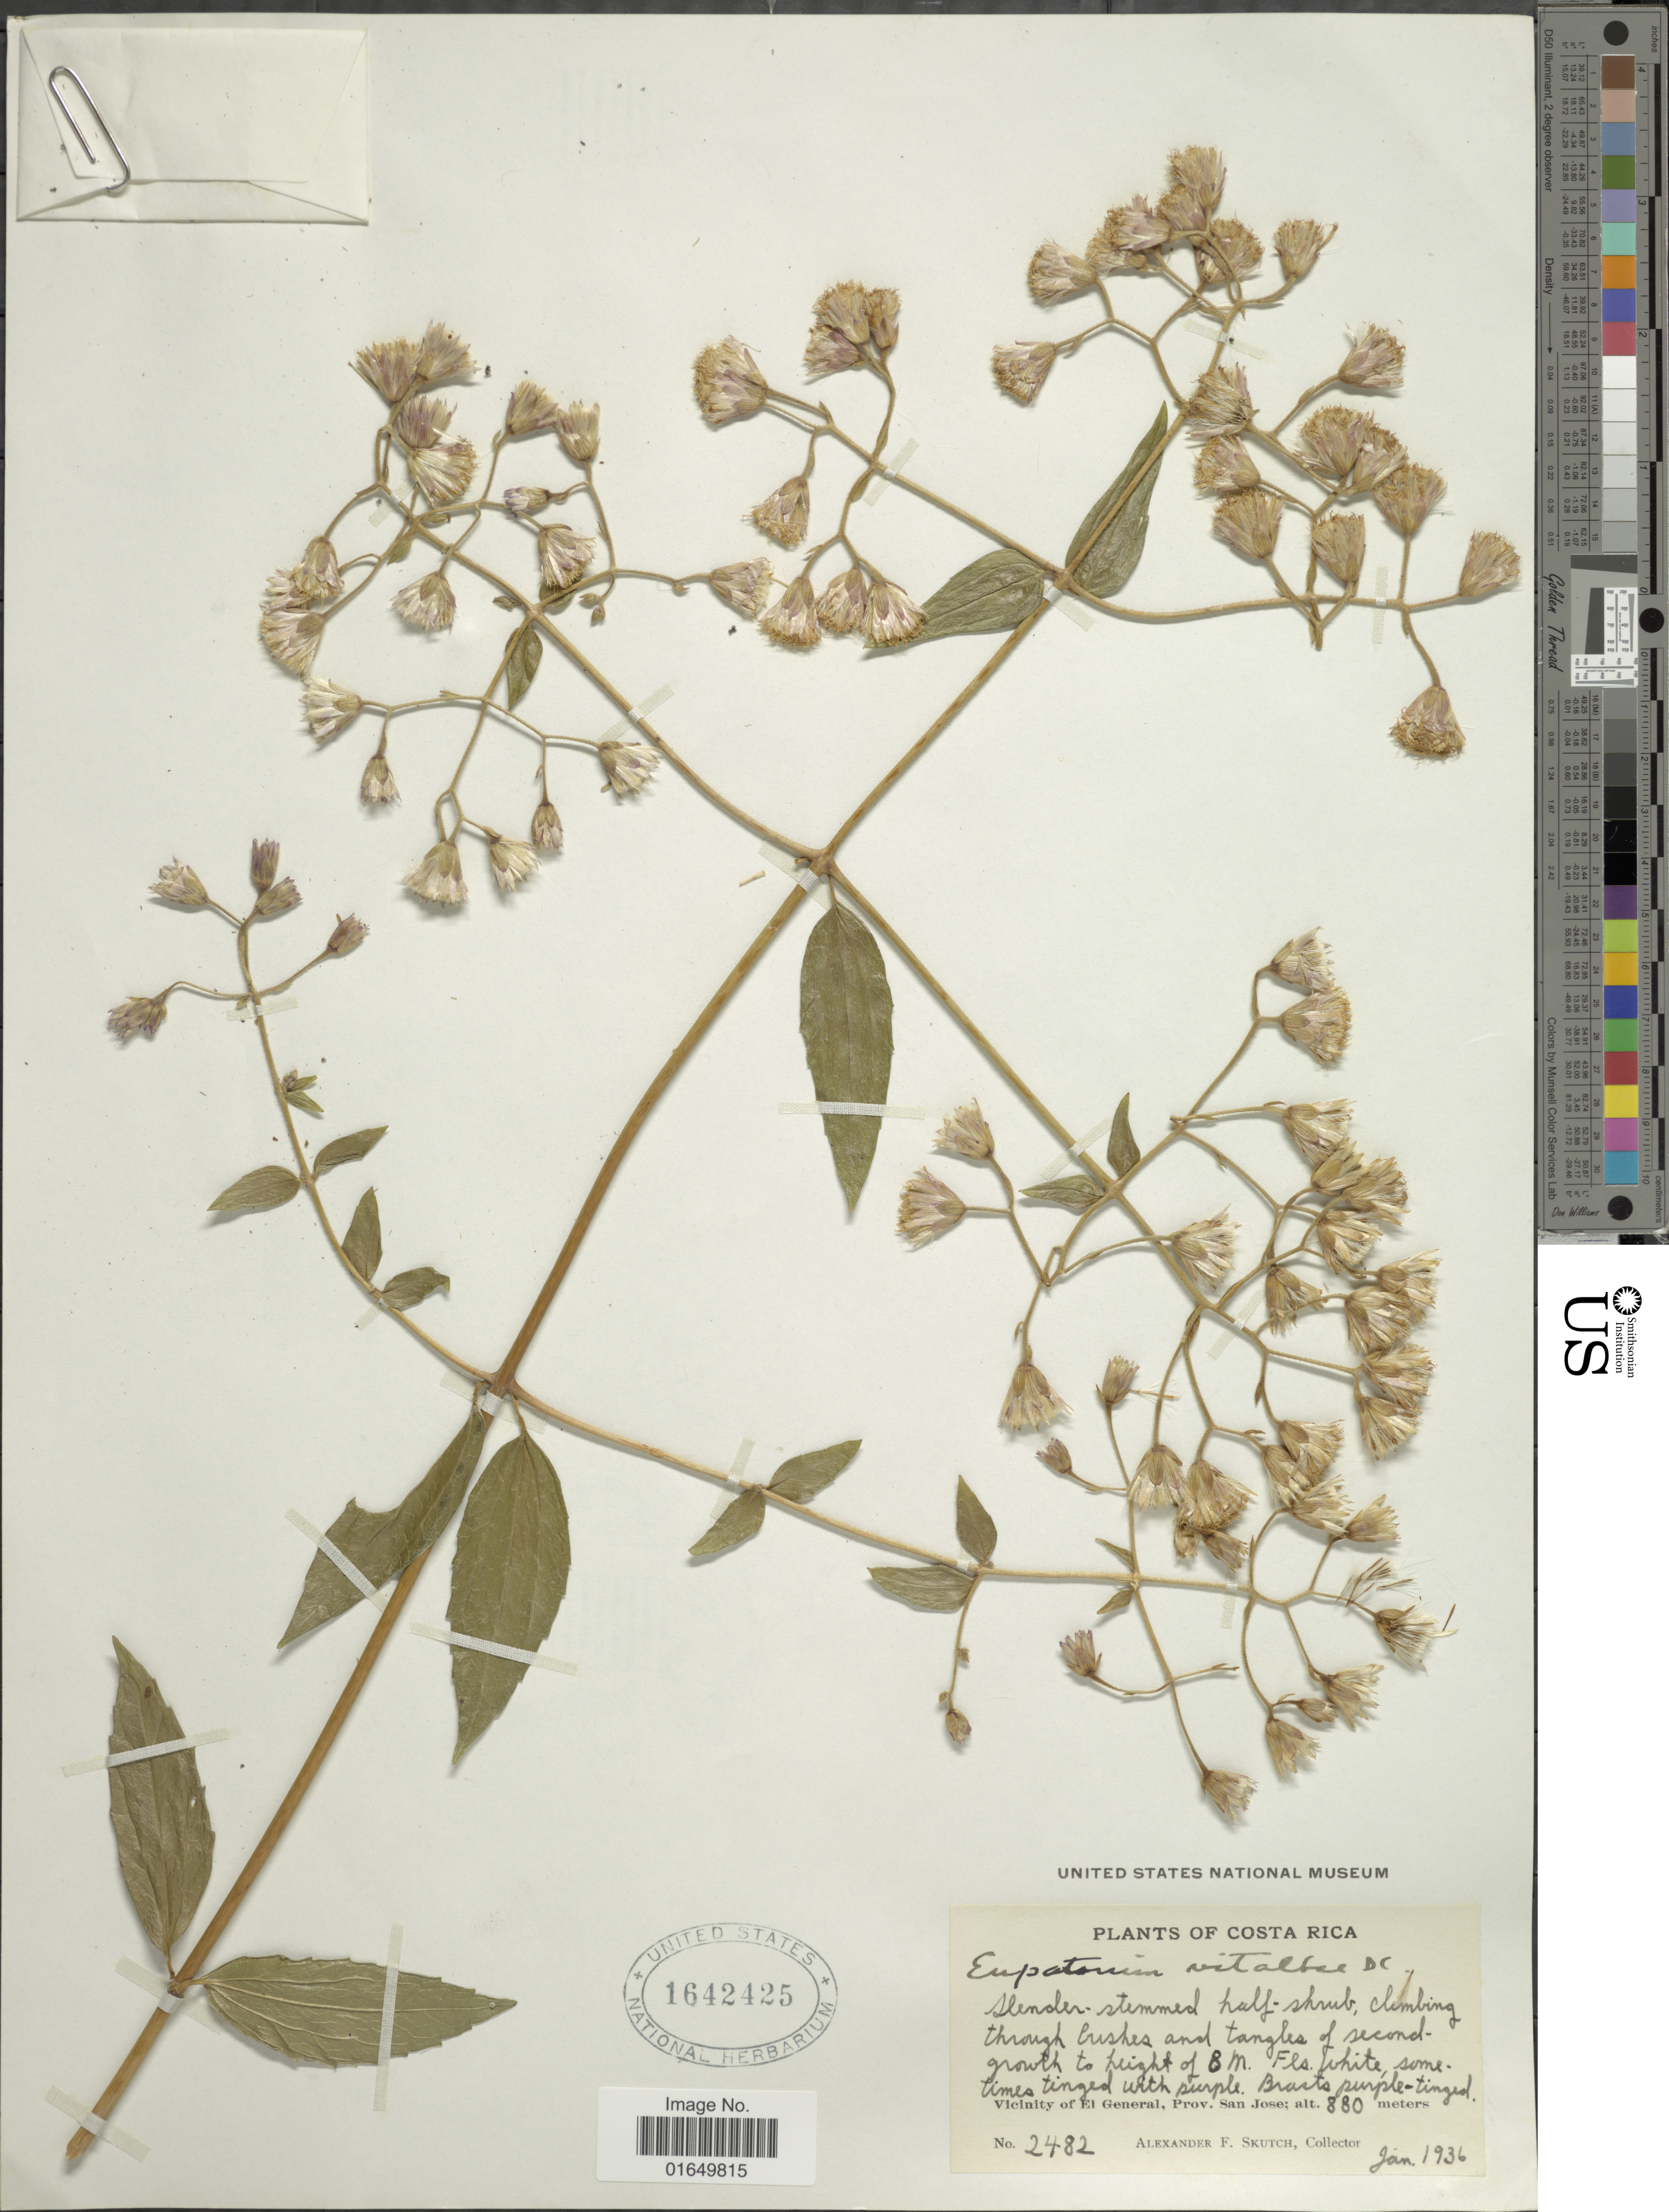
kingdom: Plantae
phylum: Tracheophyta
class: Magnoliopsida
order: Asterales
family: Asteraceae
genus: Heterocondylus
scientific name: Heterocondylus vitalbae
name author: (DC.) R.M. King & H. Rob.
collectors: A. F. Skutch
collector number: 2482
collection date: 1936-01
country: Costa Rica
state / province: San José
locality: Vicinity of El General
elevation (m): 880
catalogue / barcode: US 1642425